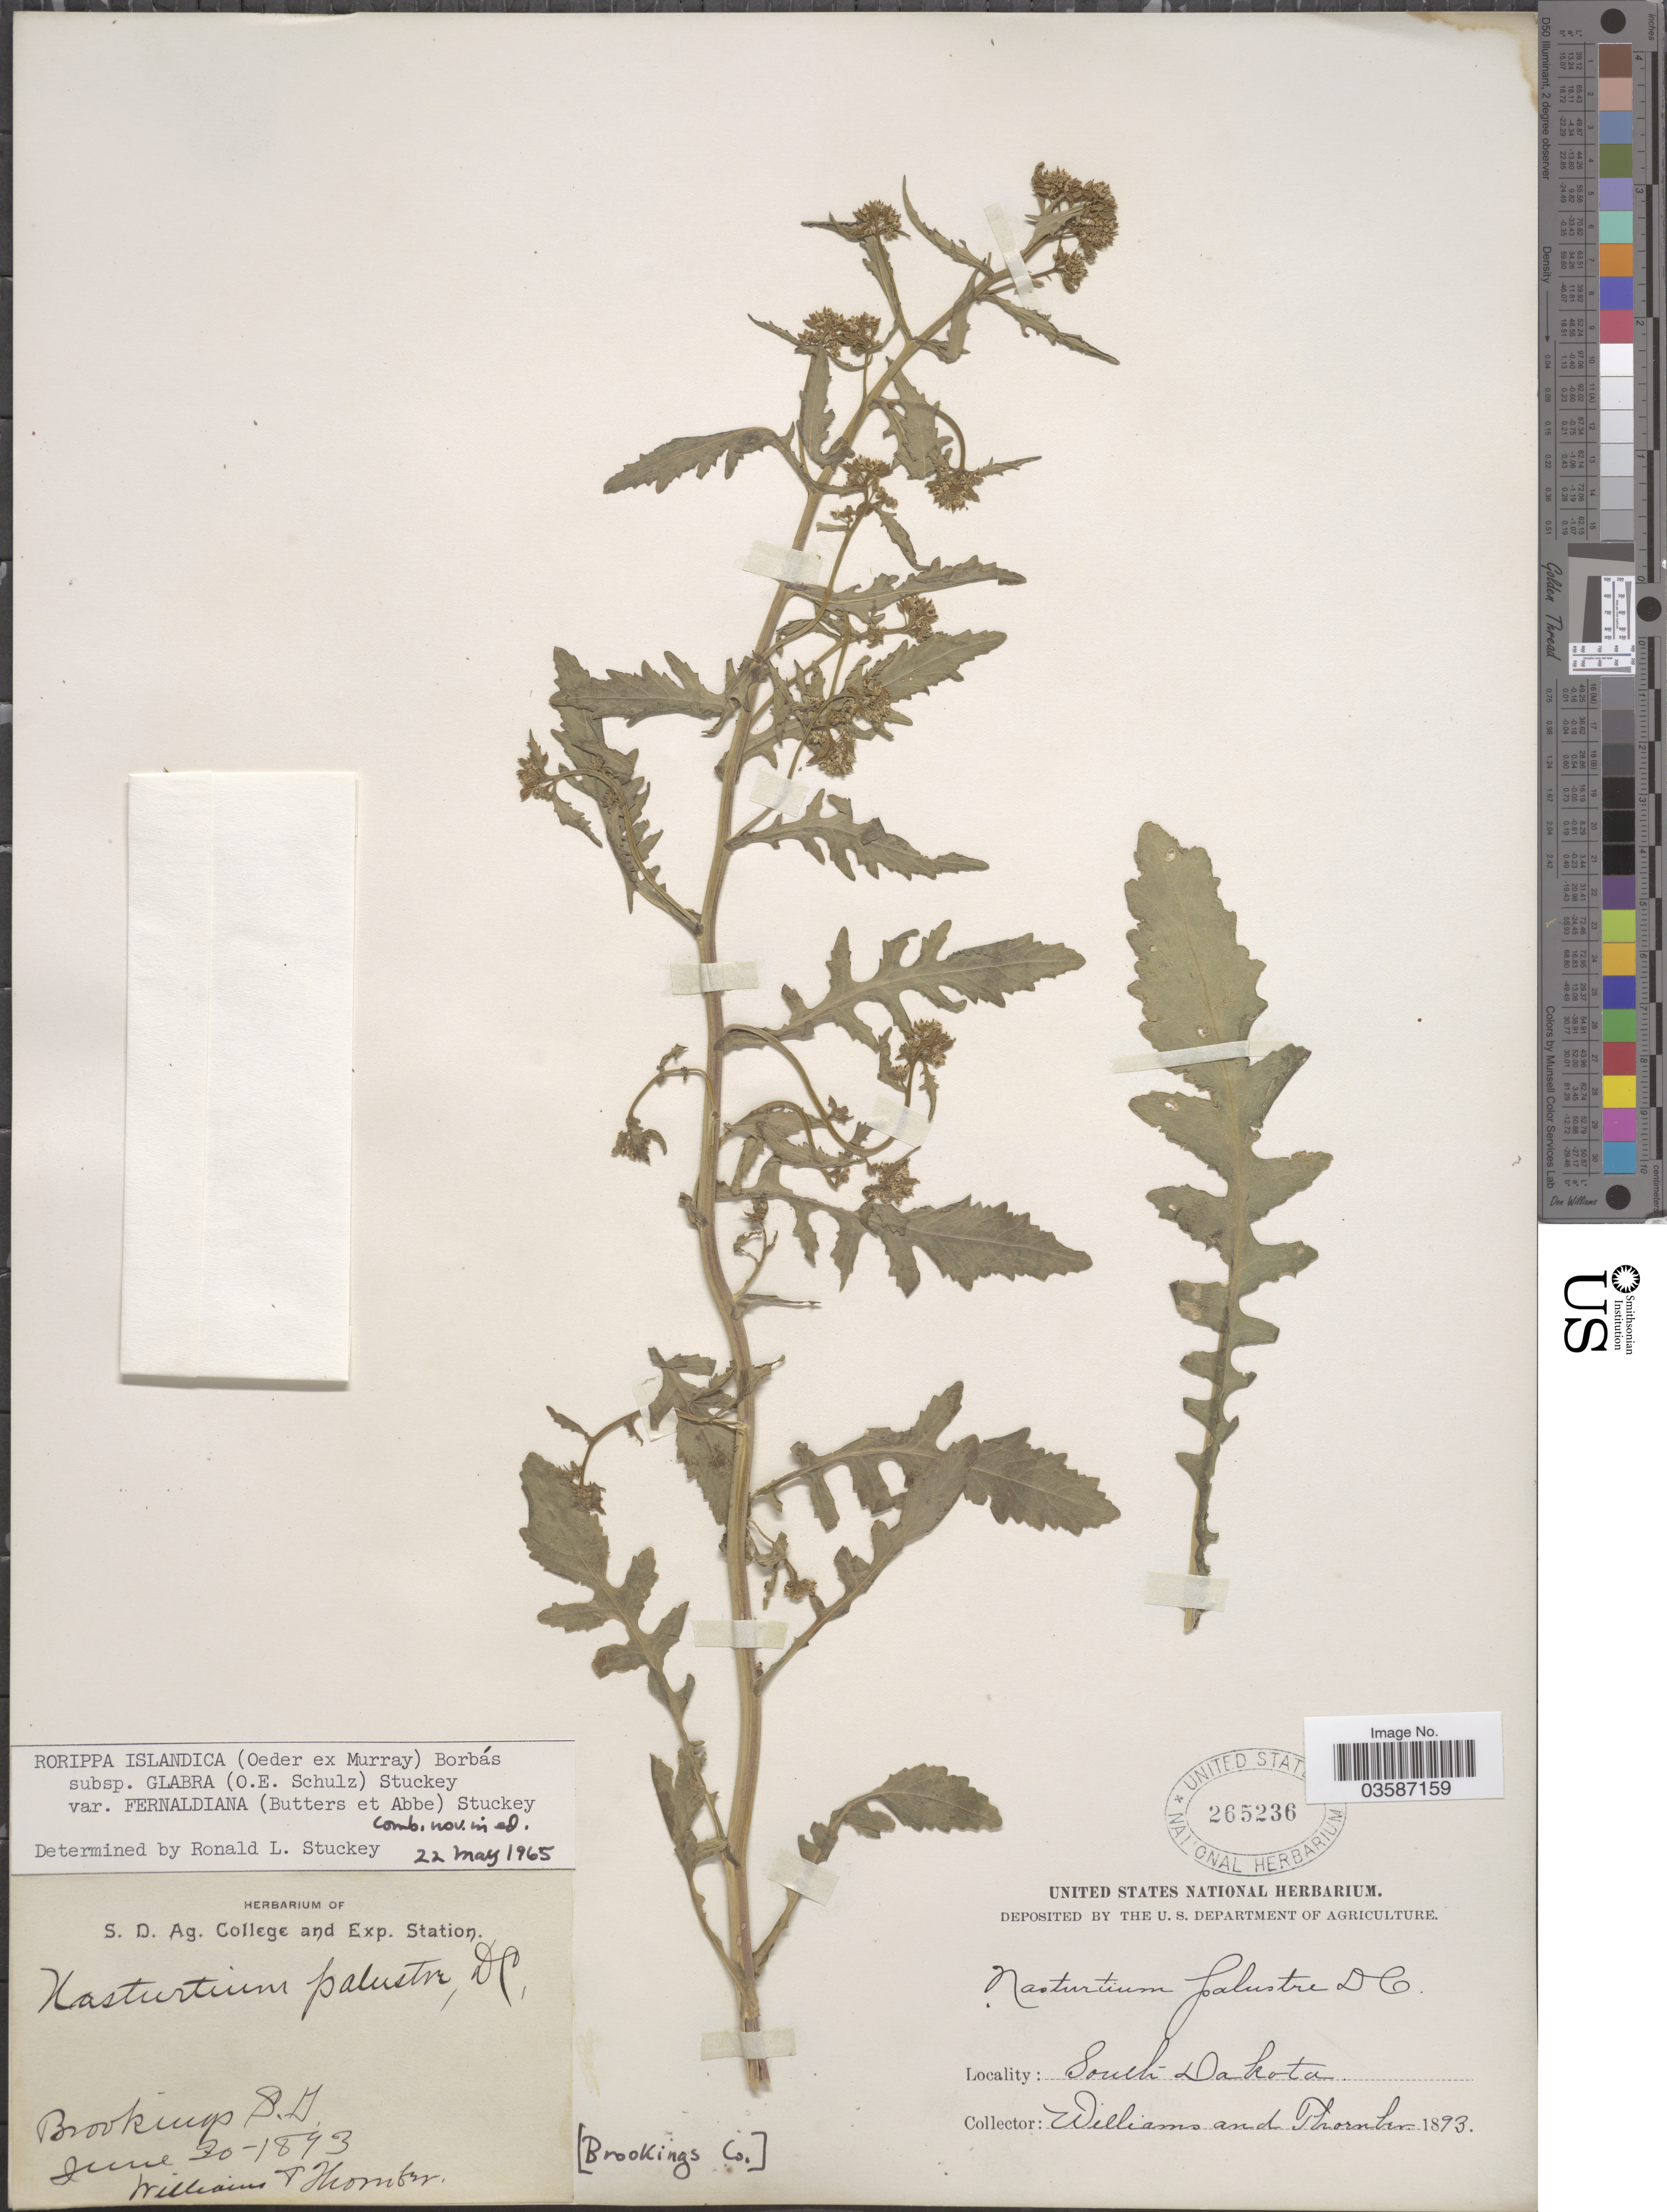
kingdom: Plantae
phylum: Tracheophyta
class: Magnoliopsida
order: Brassicales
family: Brassicaceae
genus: Rorippa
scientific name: Rorippa islandica var. fernaldiana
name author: Butters & Abbe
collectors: -- Williams & -. Thornber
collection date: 1893-06-20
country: United States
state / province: South Dakota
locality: Brookings. Brookings Co.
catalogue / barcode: US 265236